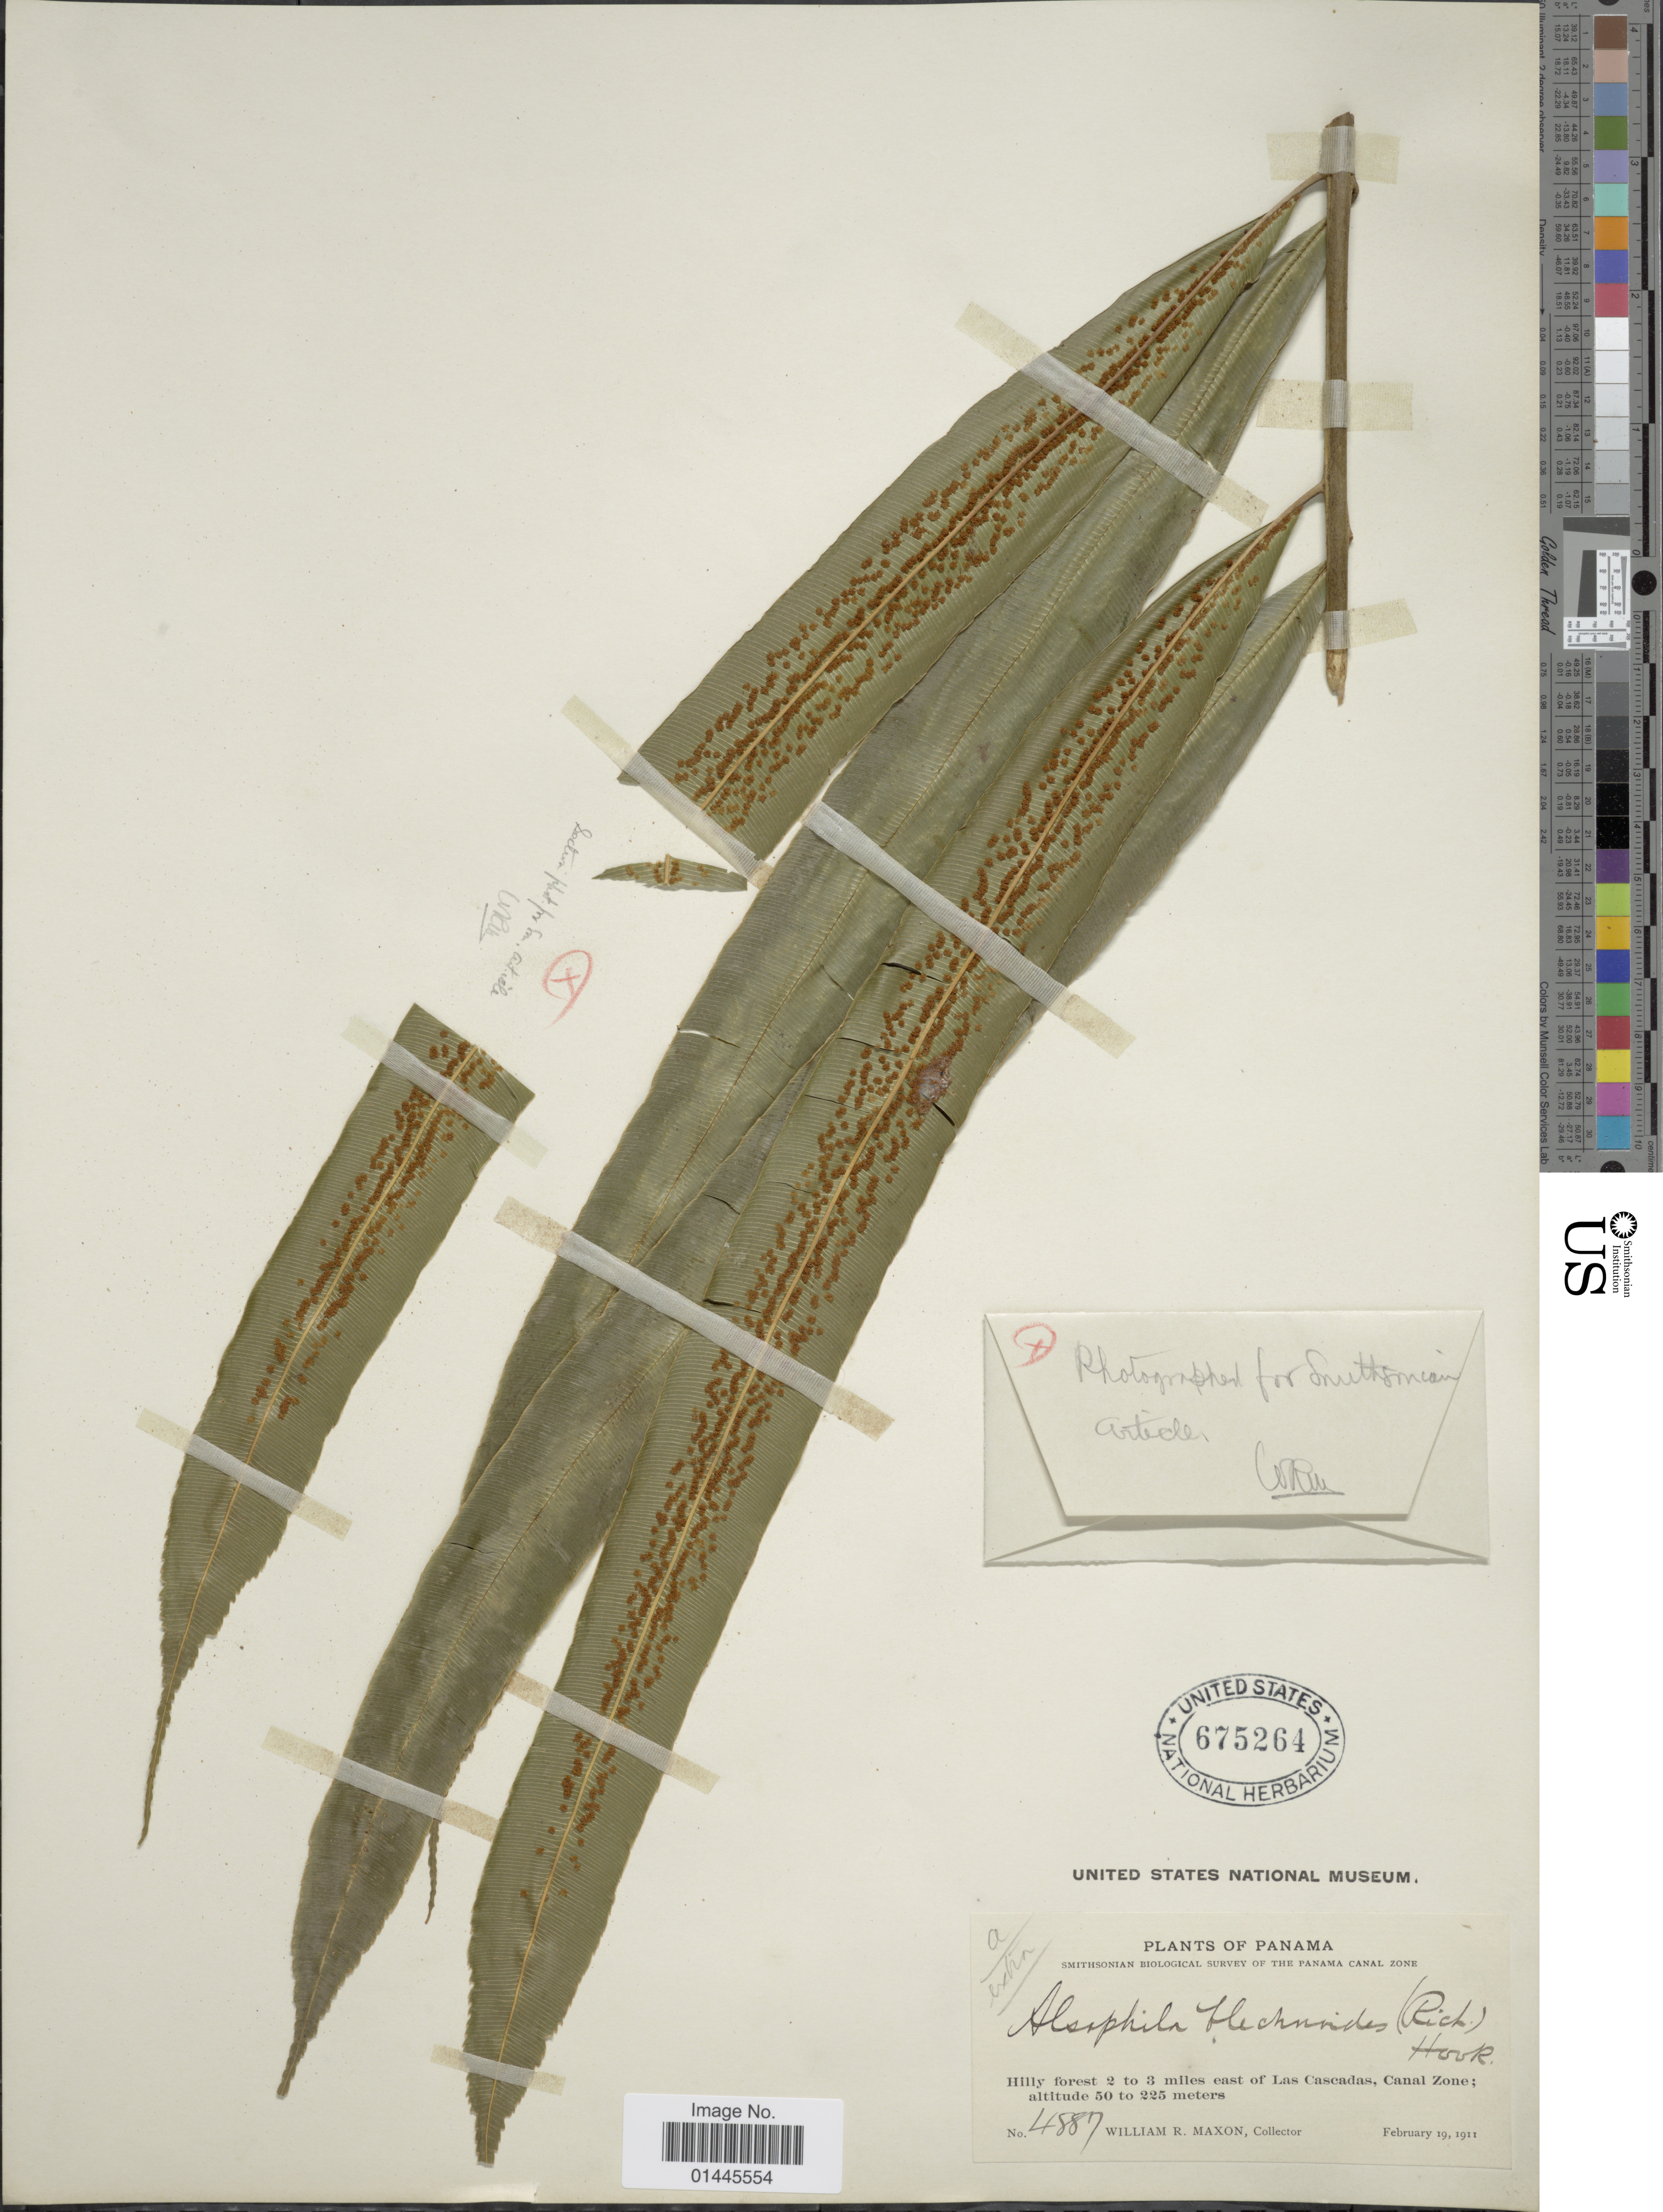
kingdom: Plantae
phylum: Tracheophyta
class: Polypodiopsida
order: Cyatheales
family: Metaxyaceae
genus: Metaxya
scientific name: Metaxya rostrata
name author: (Kunth) C. Presl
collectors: W. R. Maxon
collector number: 4887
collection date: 1911-02-19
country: Panama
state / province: Colón / Panamá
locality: Panama Canal Zone, Hilly forest 2 to 3 miles east of Las Cascadas.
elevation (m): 50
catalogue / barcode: US 675264